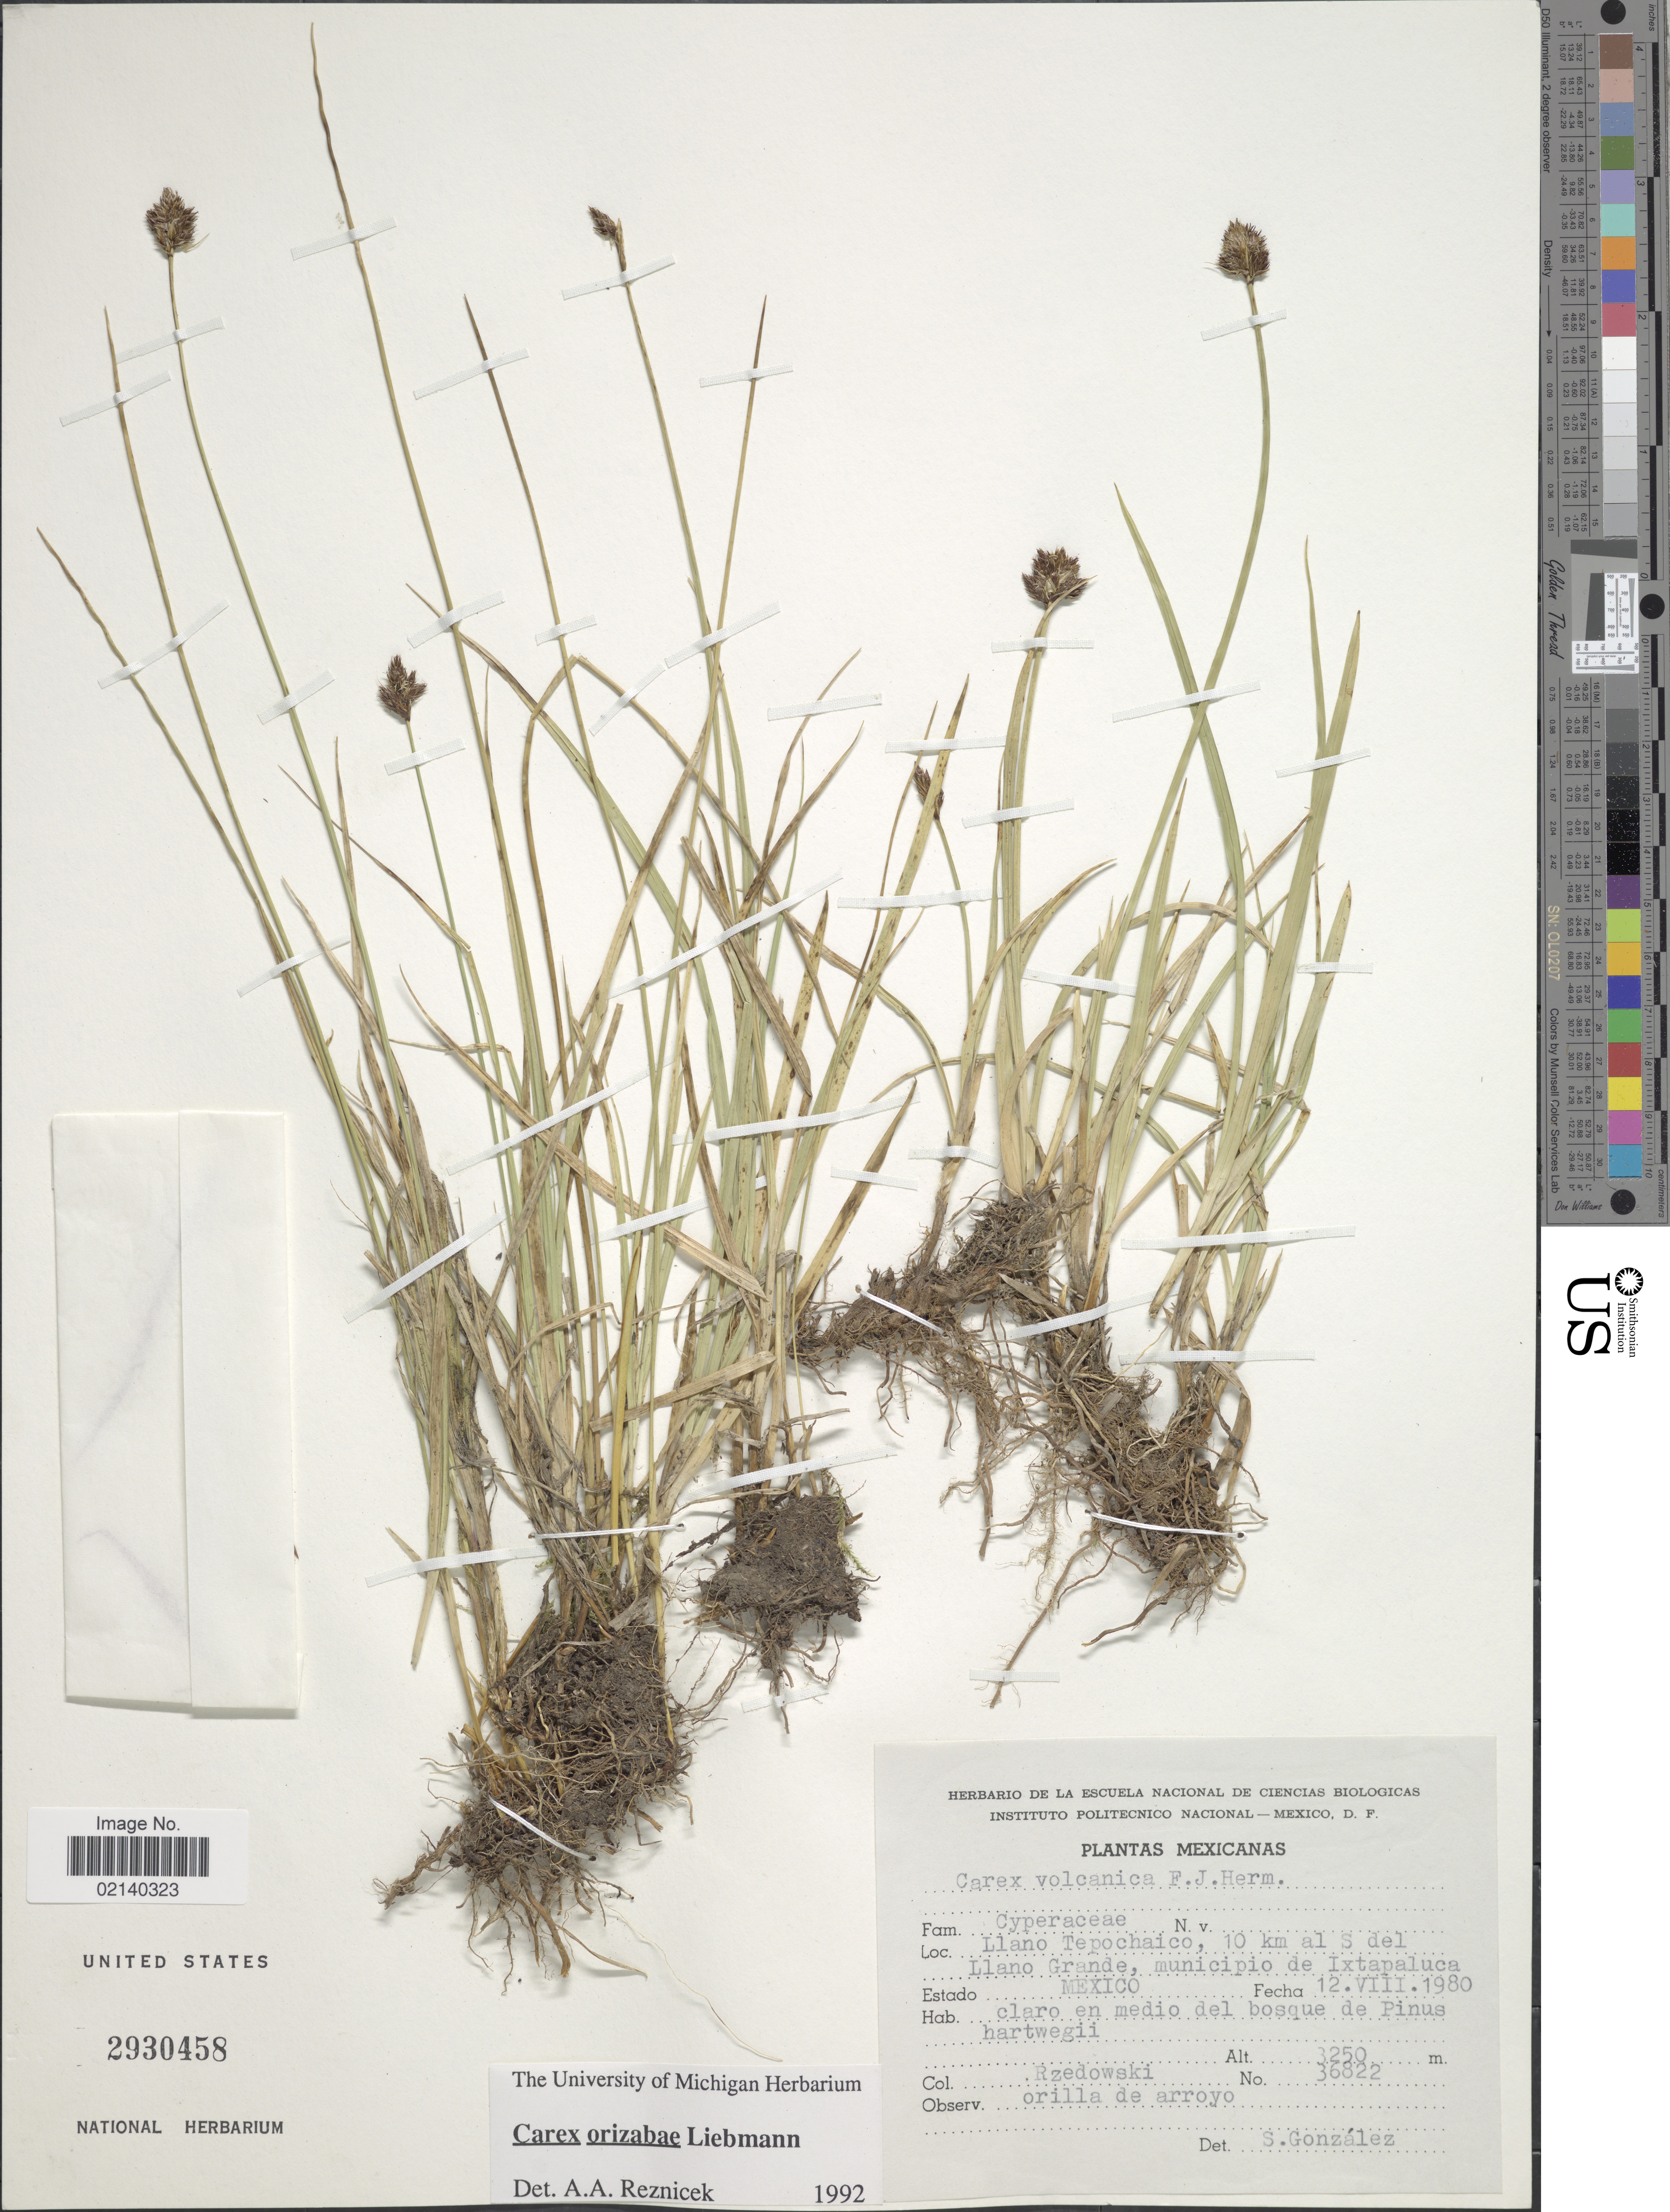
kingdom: Plantae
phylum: Tracheophyta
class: Liliopsida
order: Poales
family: Cyperaceae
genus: Carex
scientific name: Carex orizabae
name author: Liebm.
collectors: Rzedowski, --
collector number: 36822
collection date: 1980-08-12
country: Mexico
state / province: México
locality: Llano Tepochaico, 10 km al S del Llano Grande, municipio de Ixtapaluca. Estado Mexico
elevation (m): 3250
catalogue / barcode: US 2930458